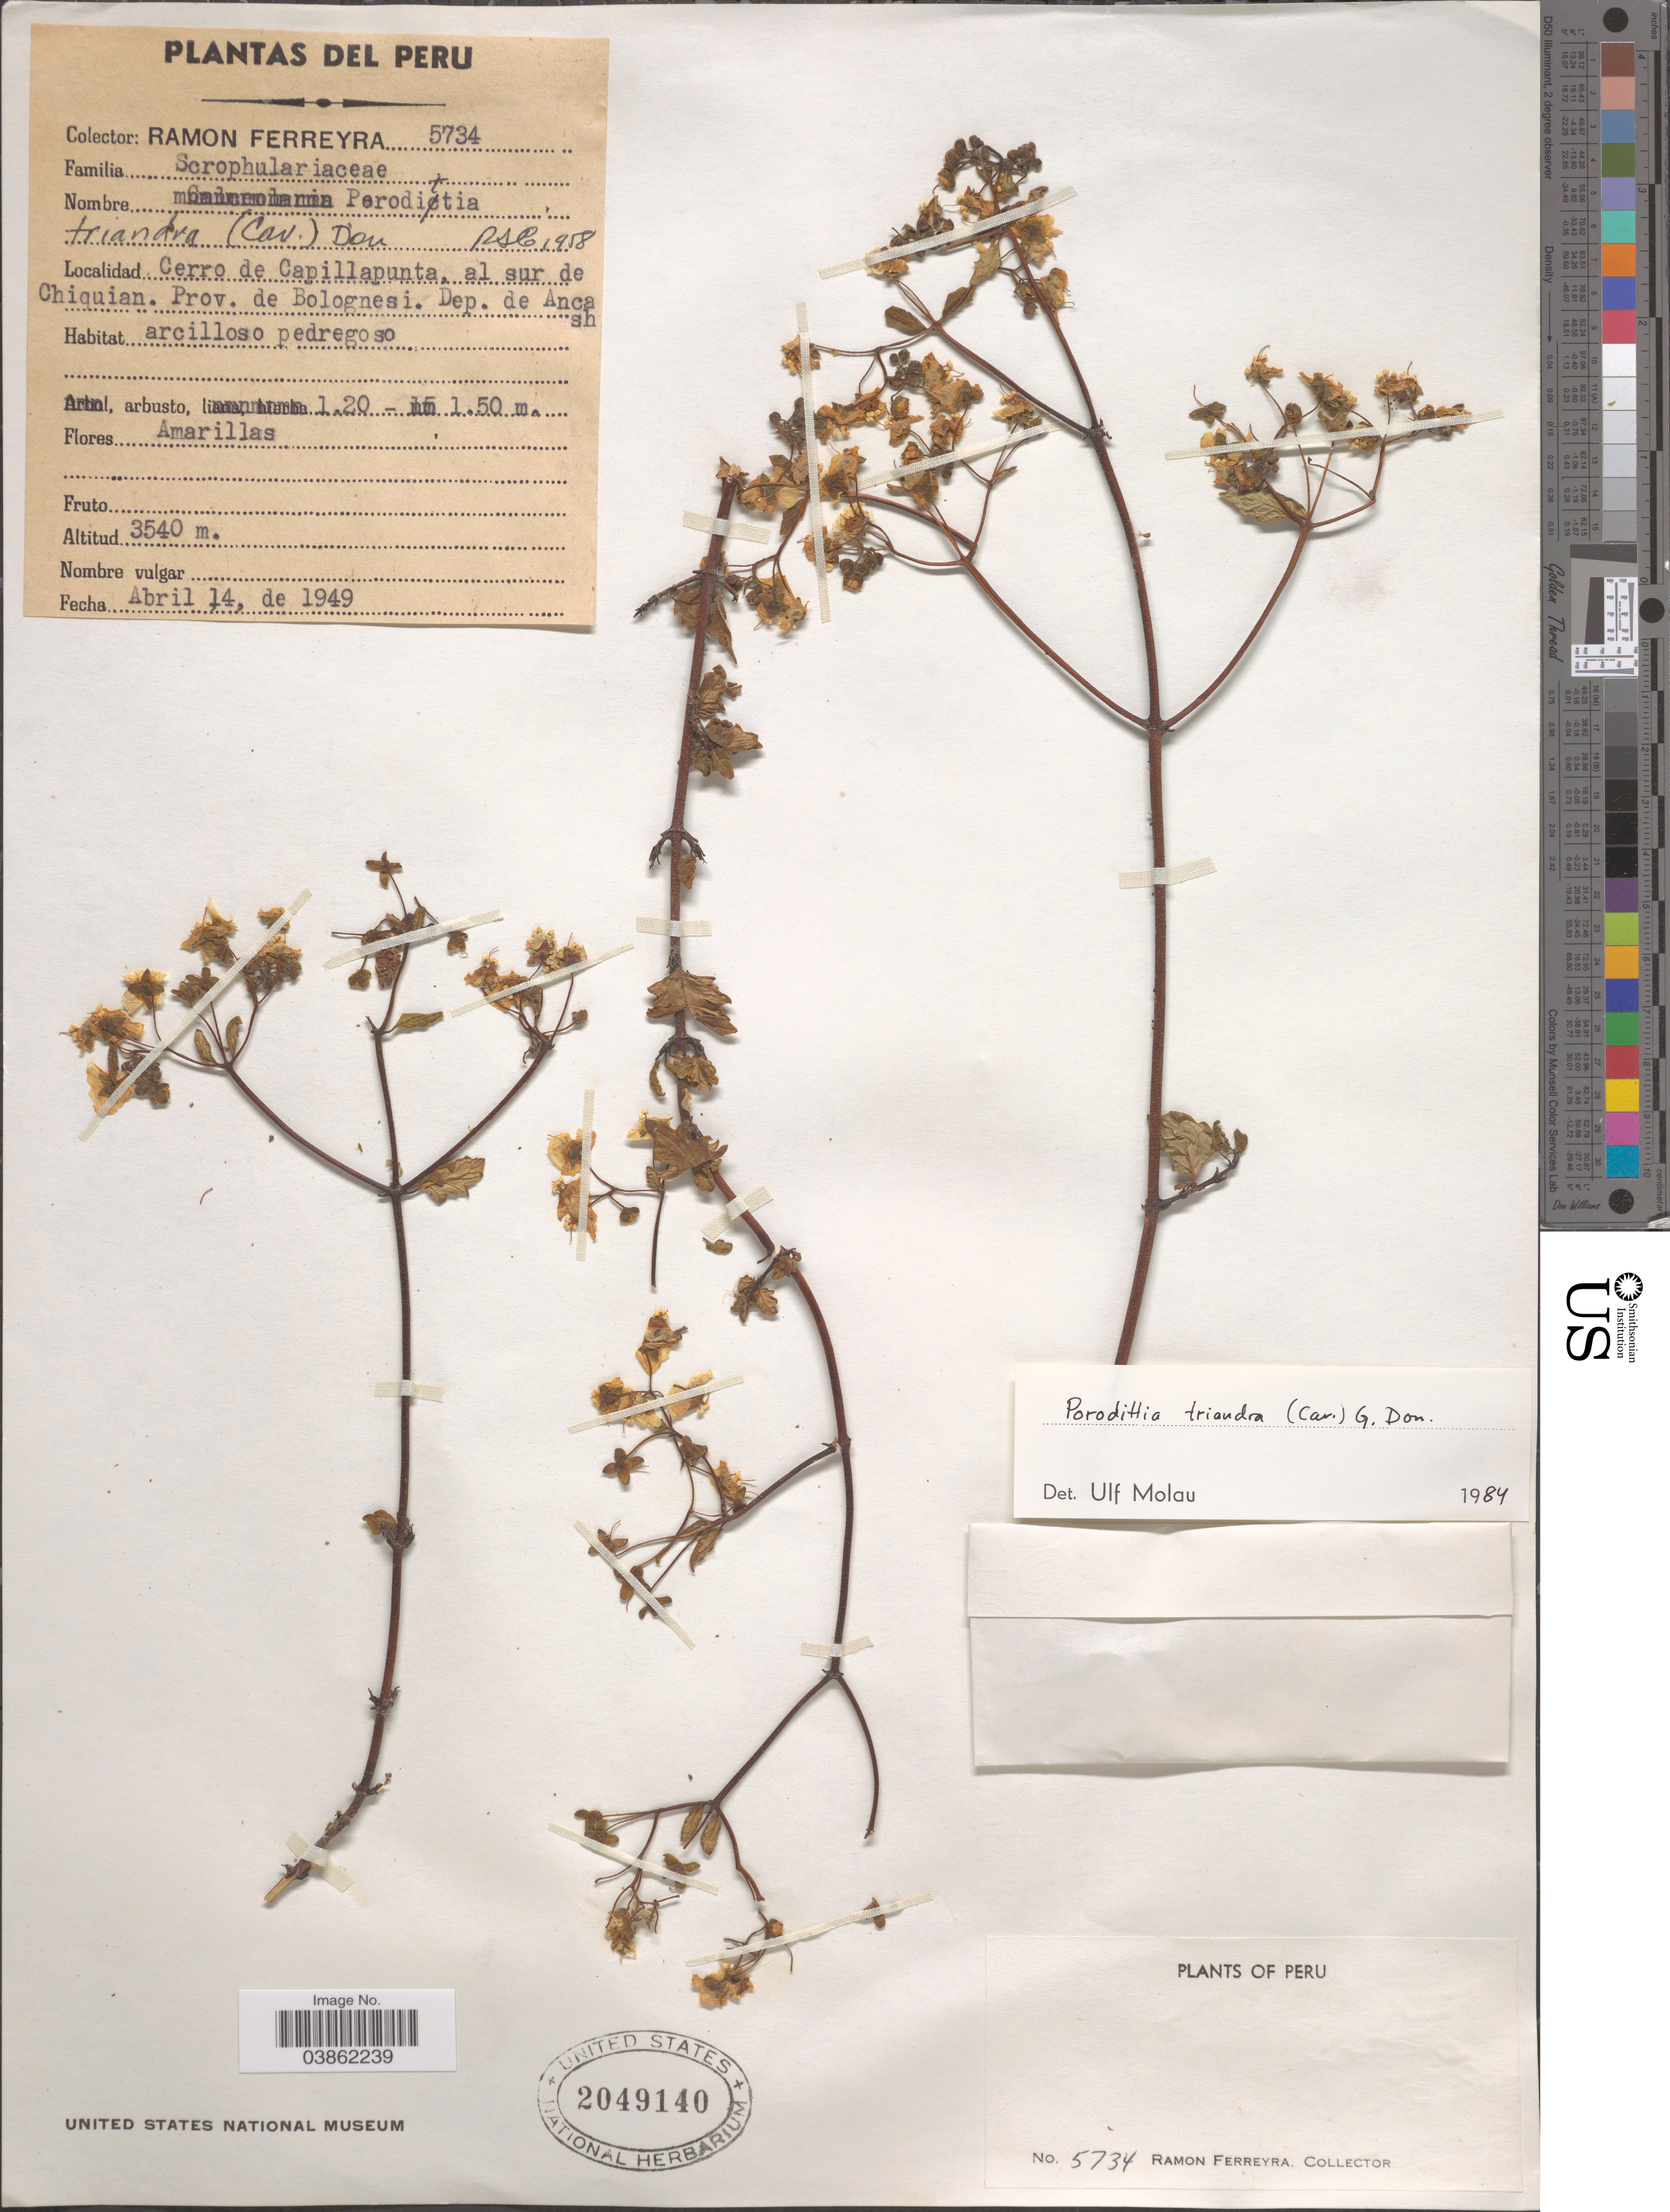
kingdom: Plantae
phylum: Tracheophyta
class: Magnoliopsida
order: Lamiales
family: Calceolariaceae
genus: Porodittia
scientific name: Porodittia triandra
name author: G. Don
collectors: R. A. Ferreyra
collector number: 5734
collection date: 1949-04-14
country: Peru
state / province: Ancash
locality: Cerro de Capillapunta, al sur de Chiquian. Prov. de Bolognesi. Dep. de Ancash.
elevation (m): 3540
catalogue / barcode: US 2049140